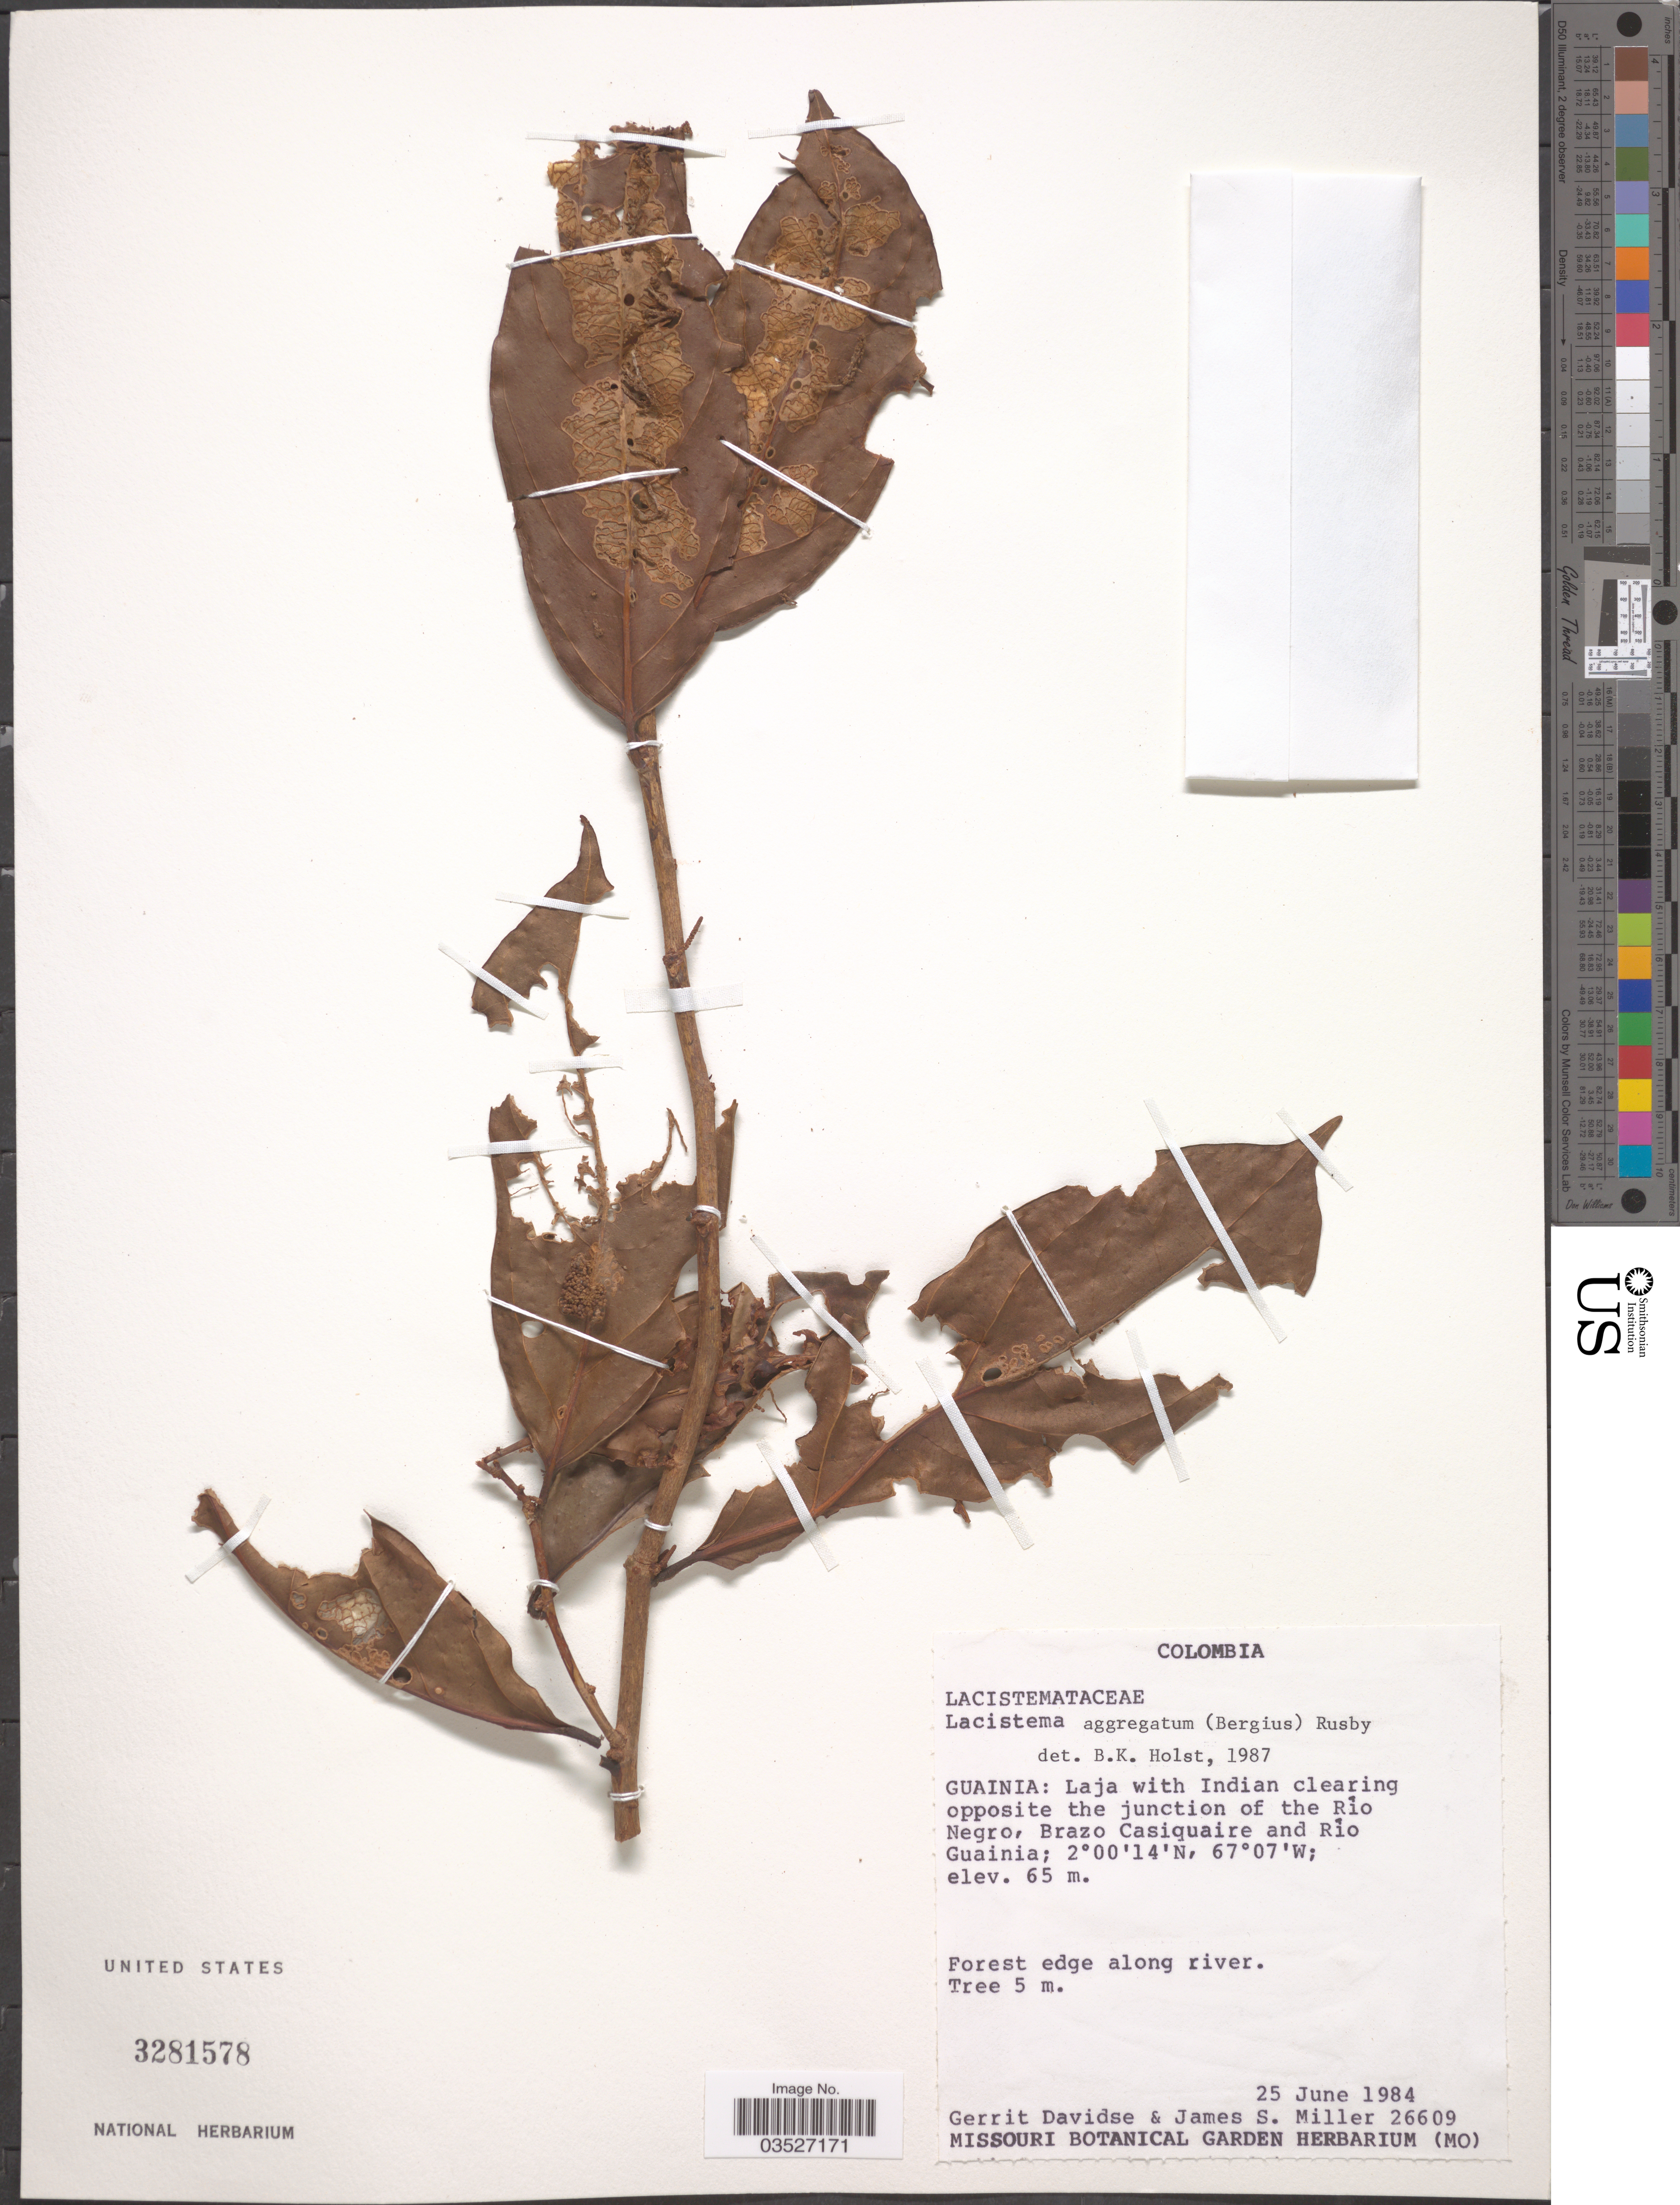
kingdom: Plantae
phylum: Tracheophyta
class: Magnoliopsida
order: Malpighiales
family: Lacistemataceae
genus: Lacistema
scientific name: Lacistema aggregatum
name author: (P.J. Bergius) Rusby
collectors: G. Davidse & J. S. Miller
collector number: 26609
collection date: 1984-06-25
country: Colombia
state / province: Guainía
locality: Laja with Indian clearing opposite the junction of the Río Negro, Brazo Casiquaire and Río Guainia.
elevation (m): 65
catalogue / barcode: US 3281578